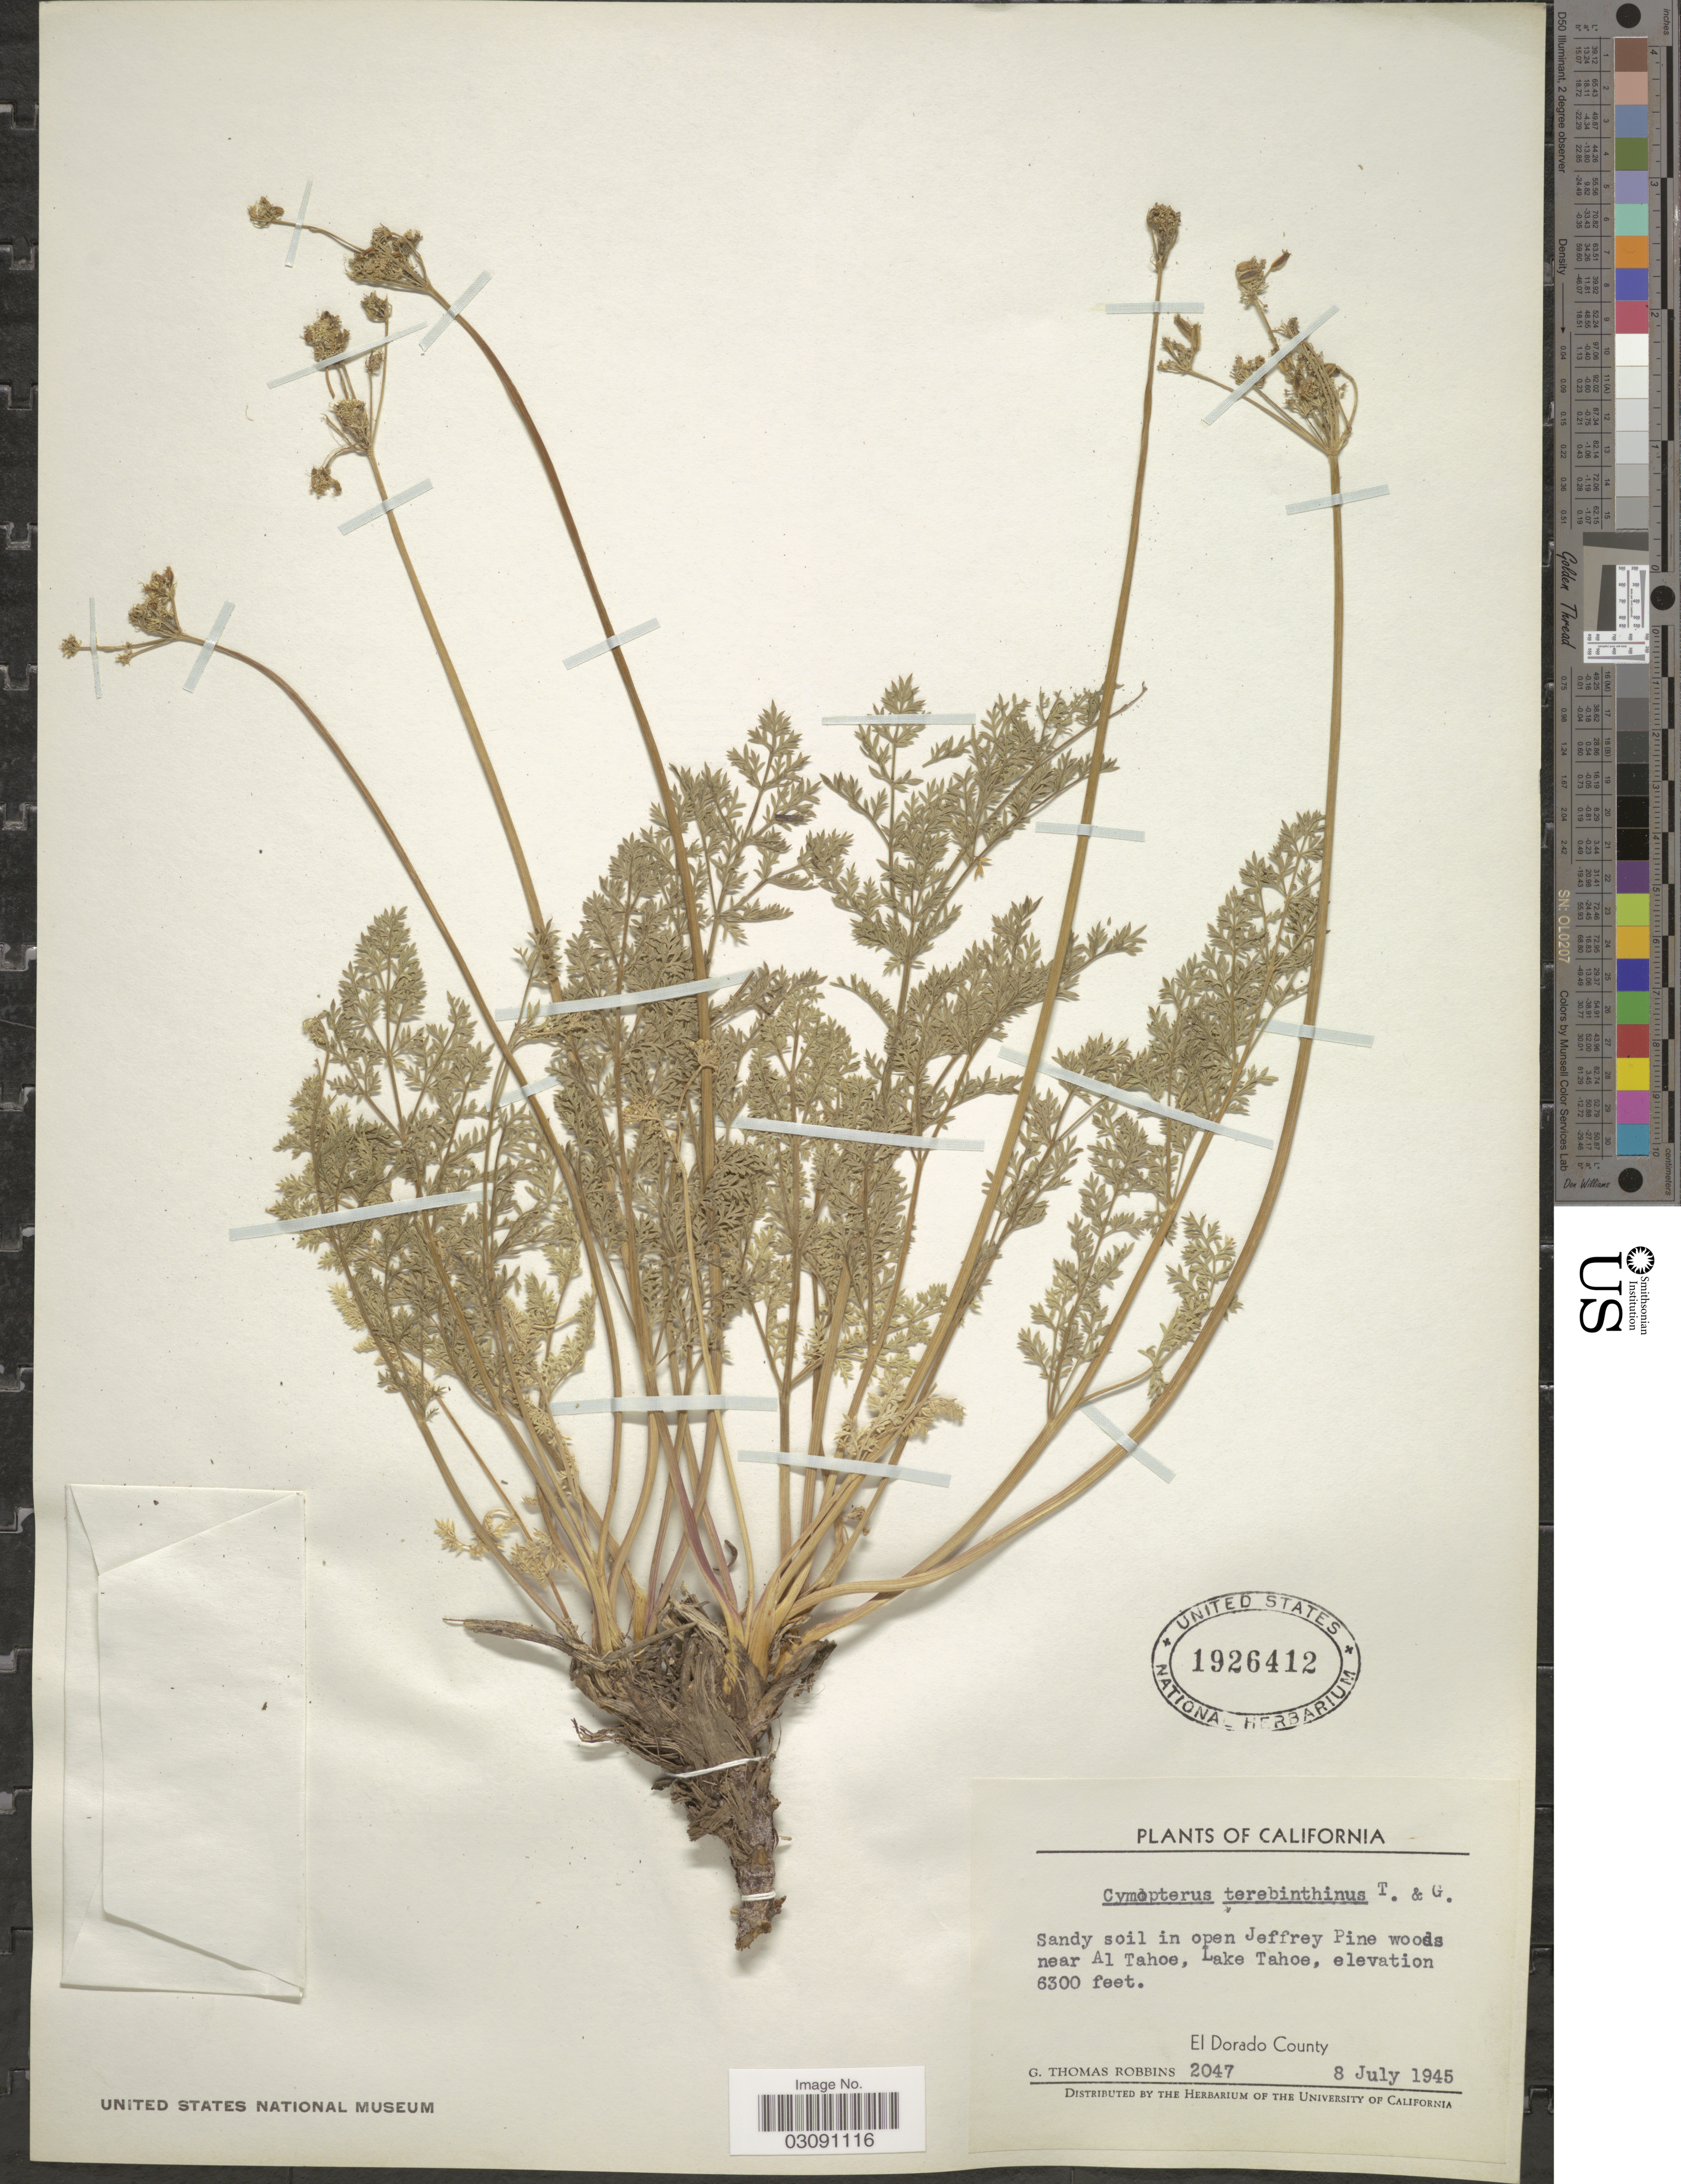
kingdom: Plantae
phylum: Tracheophyta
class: Magnoliopsida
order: Apiales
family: Apiaceae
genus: Pteryxia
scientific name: Pteryxia terebinthina var. californica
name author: (J.M. Coult. & Rose) Mathias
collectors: G. T. Robbins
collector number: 2047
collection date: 1945-07-08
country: United States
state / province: California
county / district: El Dorado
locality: Sandy soil in open Jeffrey Pine woods near Al Tahoe, Lake Tahoe, El Dorado County.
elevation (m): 1920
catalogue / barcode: US 1926412